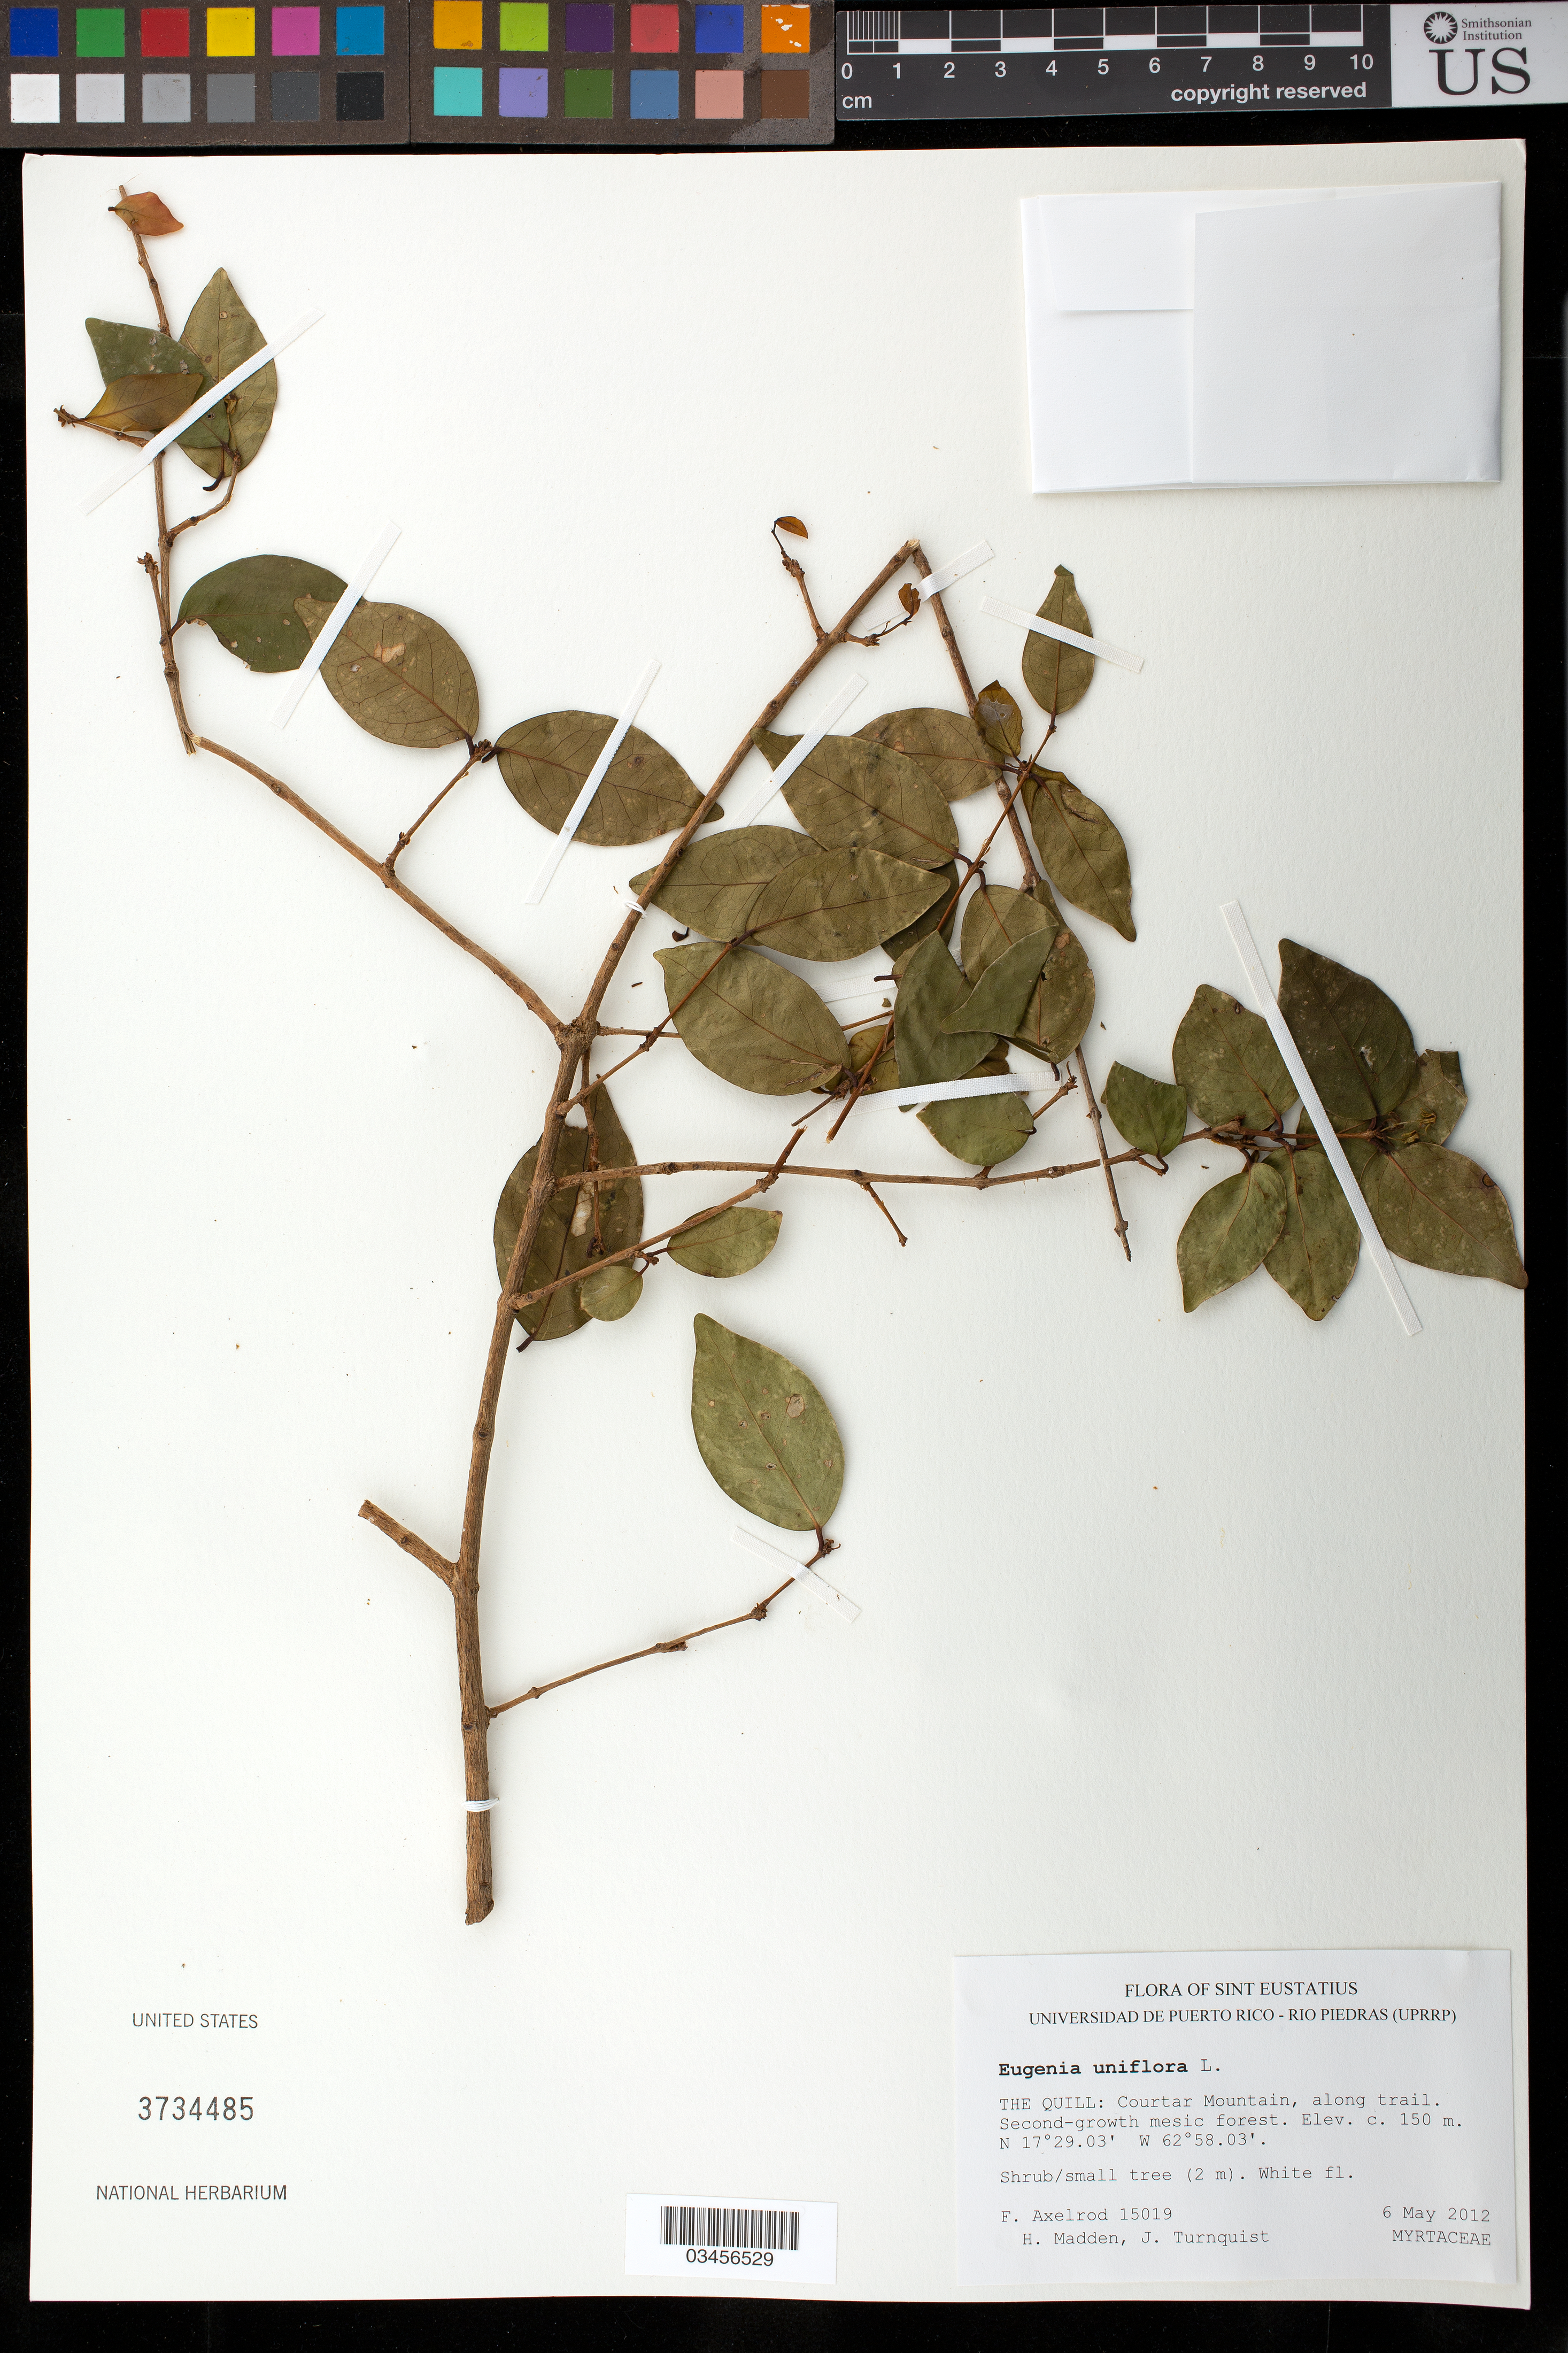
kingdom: Plantae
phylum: Tracheophyta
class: Magnoliopsida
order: Myrtales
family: Myrtaceae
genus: Eugenia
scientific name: Eugenia uniflora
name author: L.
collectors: F. S. Axelrod, H. Madden & J. Turnquist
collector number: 15019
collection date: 2012-05-06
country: Netherlands Antilles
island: Sint Eustatius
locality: The Quill: Courtar Mountain, along trail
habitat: Second-growth mesic forest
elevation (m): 150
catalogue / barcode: US 3734485